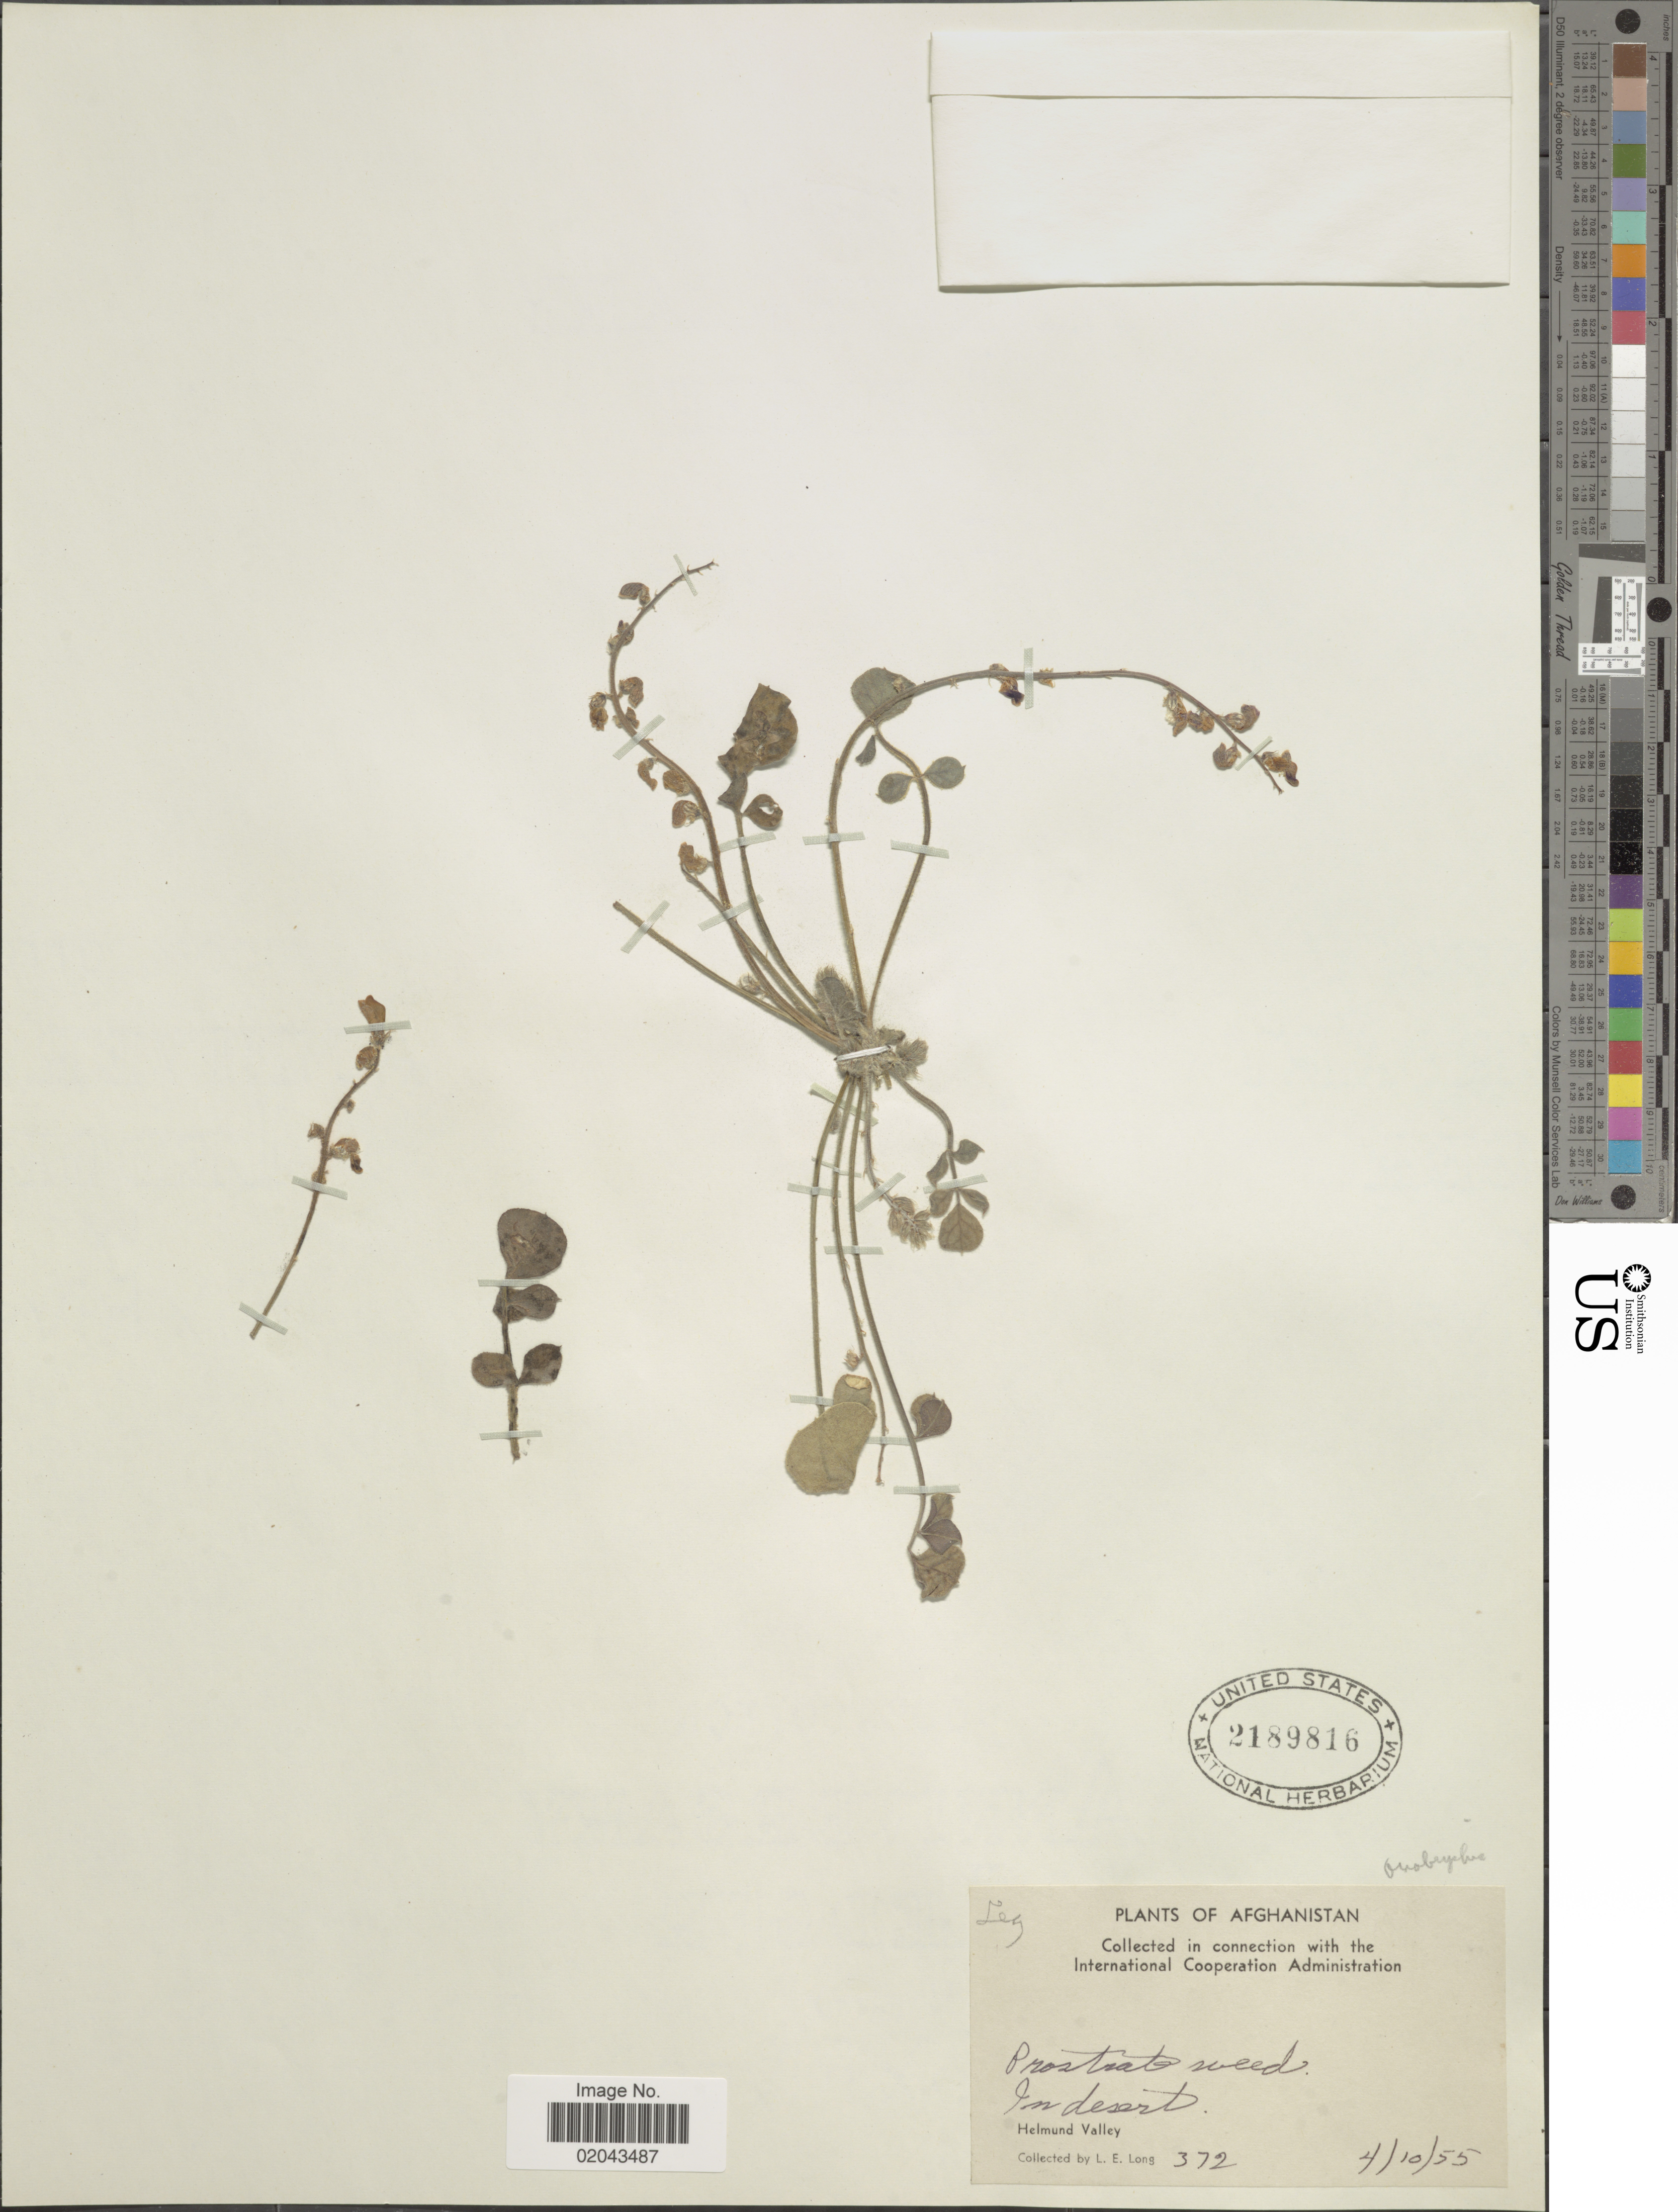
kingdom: Plantae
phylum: Tracheophyta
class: Magnoliopsida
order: Fabales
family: Fabaceae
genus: Onobrychis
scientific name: Onobrychis sp.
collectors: L. E. Long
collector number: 372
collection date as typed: Transcribed d/m/y: 10/4/55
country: Afghanistan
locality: In desert, Helmund Valley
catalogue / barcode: US 2189816